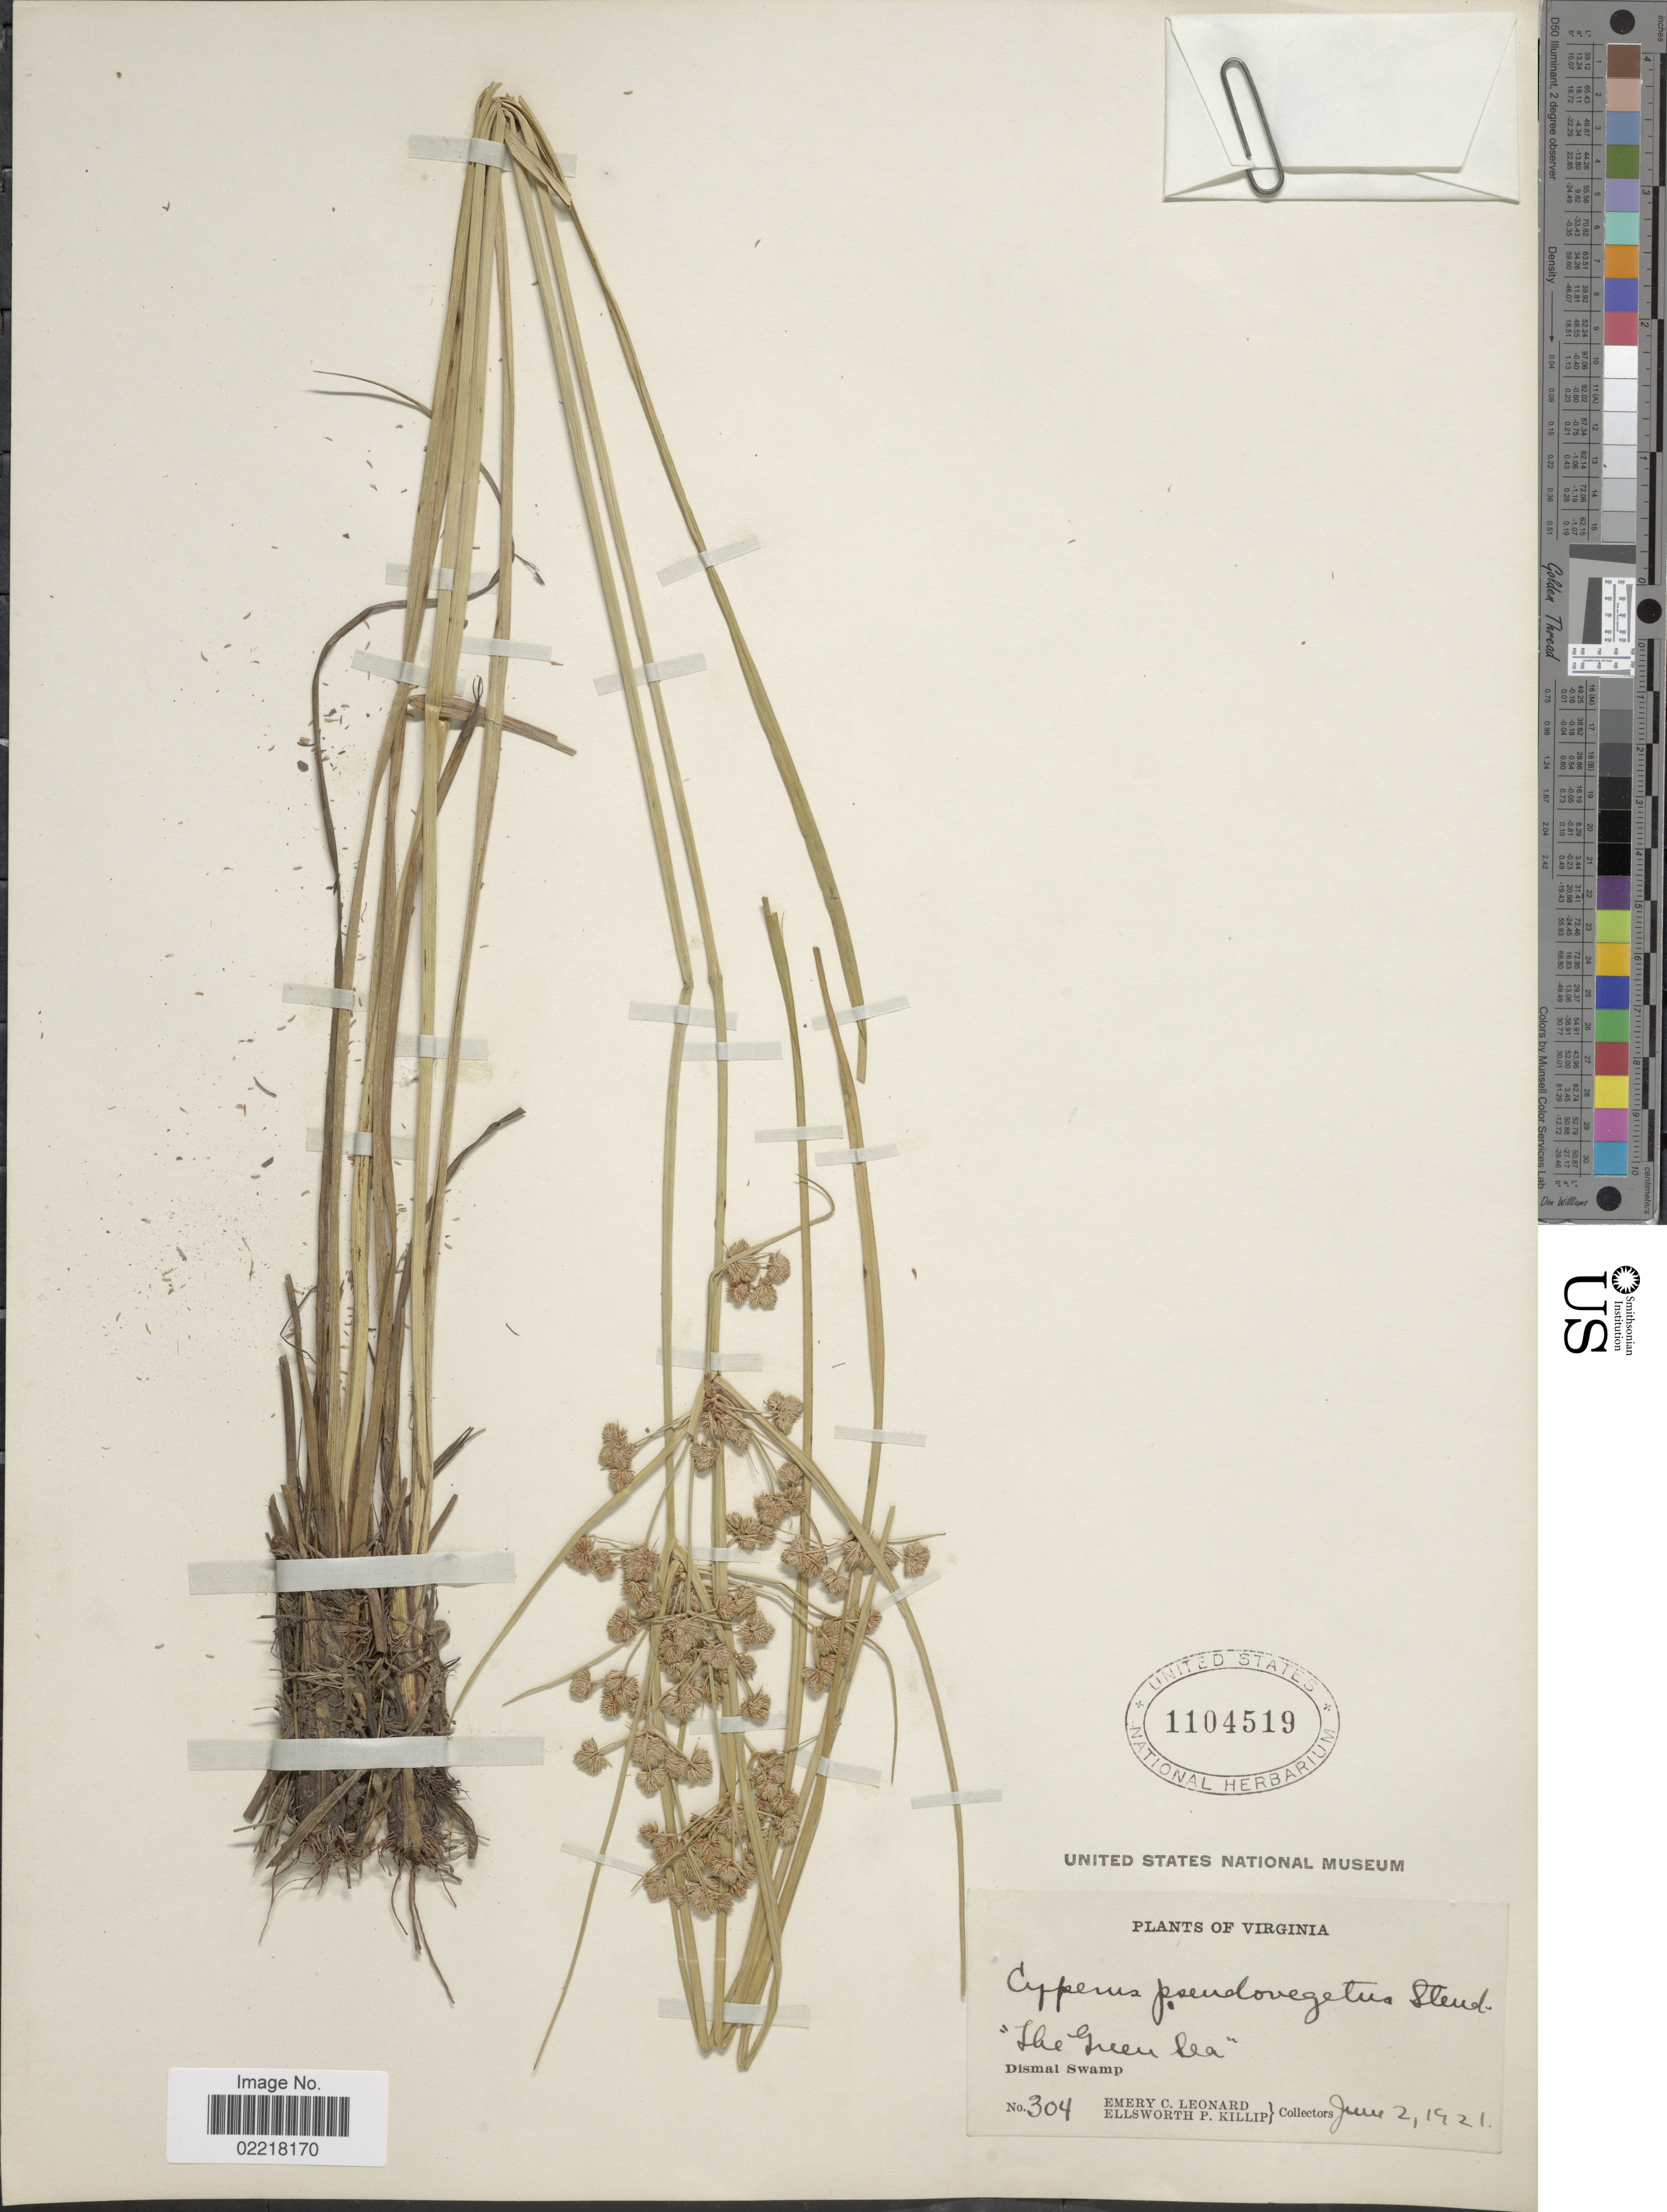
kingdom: Plantae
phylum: Tracheophyta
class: Liliopsida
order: Poales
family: Cyperaceae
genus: Cyperus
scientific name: Cyperus pseudovegetus Steud.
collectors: E. C. Leonard & E. P. Killip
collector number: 304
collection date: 1921-06-02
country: United States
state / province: Virginia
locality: The Green Sea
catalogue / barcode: US 1104519